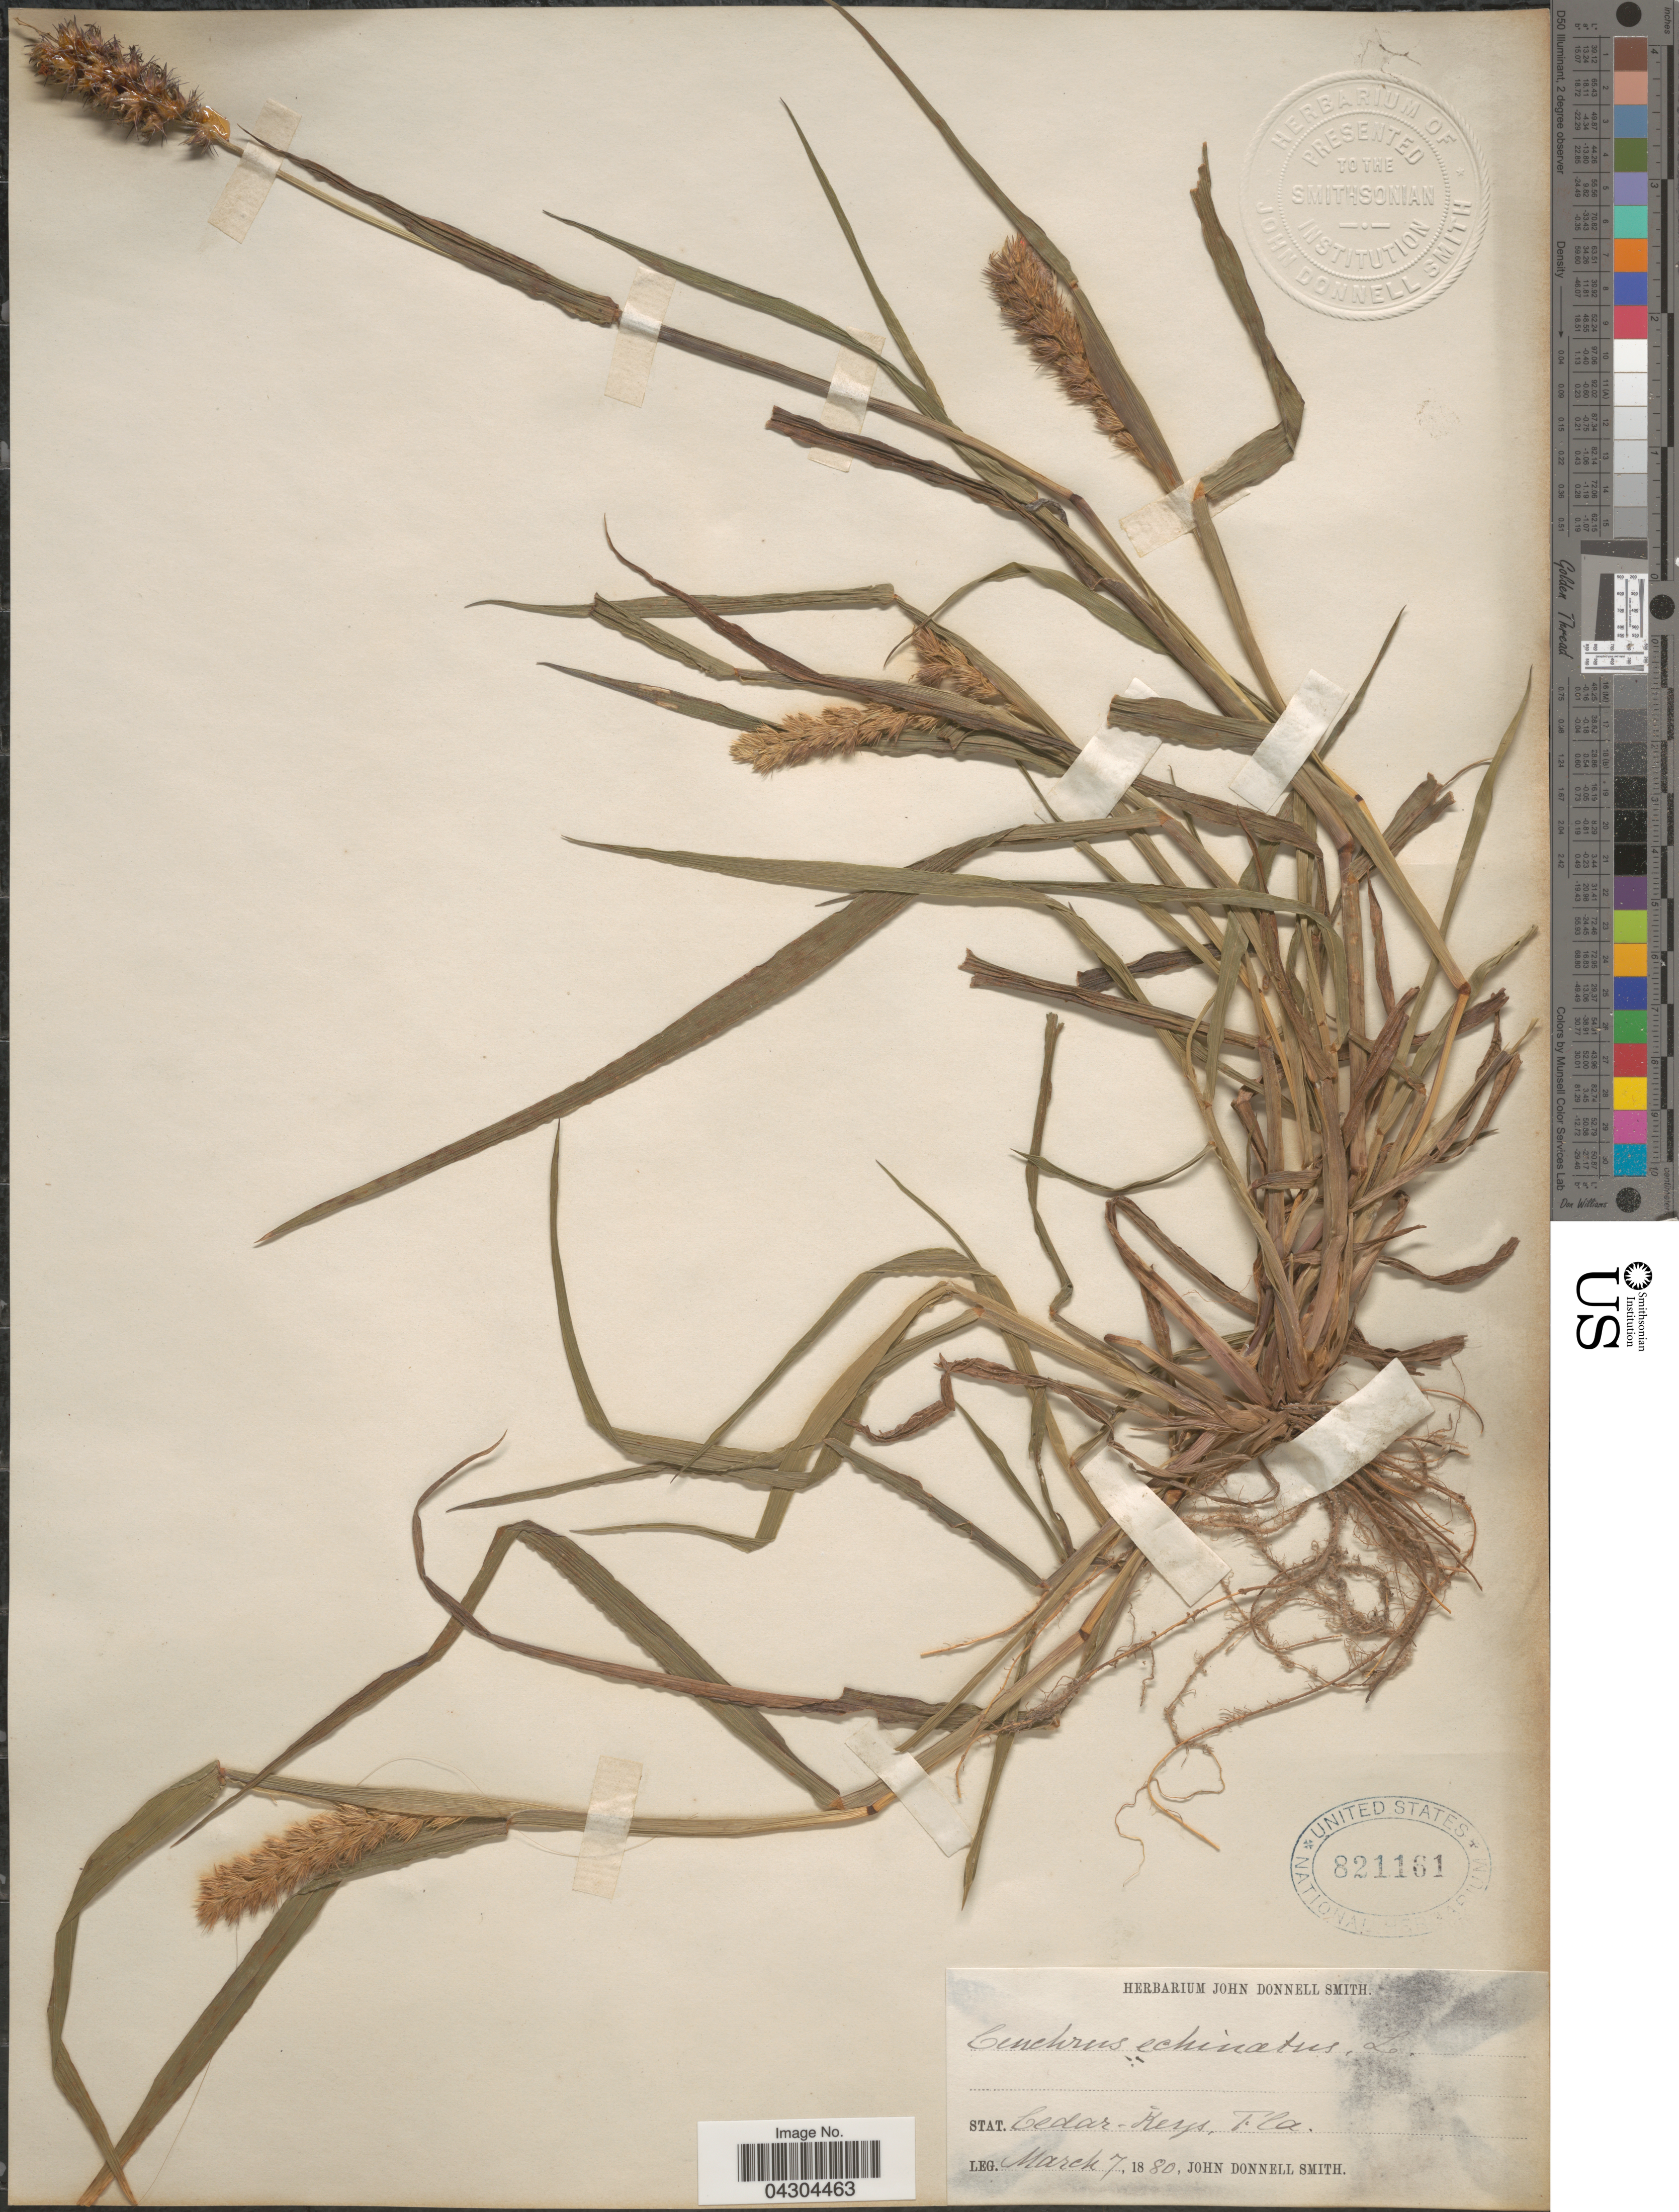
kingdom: Plantae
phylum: Tracheophyta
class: Liliopsida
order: Poales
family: Poaceae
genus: Cenchrus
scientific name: Cenchrus echinatus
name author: L.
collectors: J. Donnell Smith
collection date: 1880-03-07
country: United States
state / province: Florida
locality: Stat. Cedar-Keys.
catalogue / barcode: US 821161